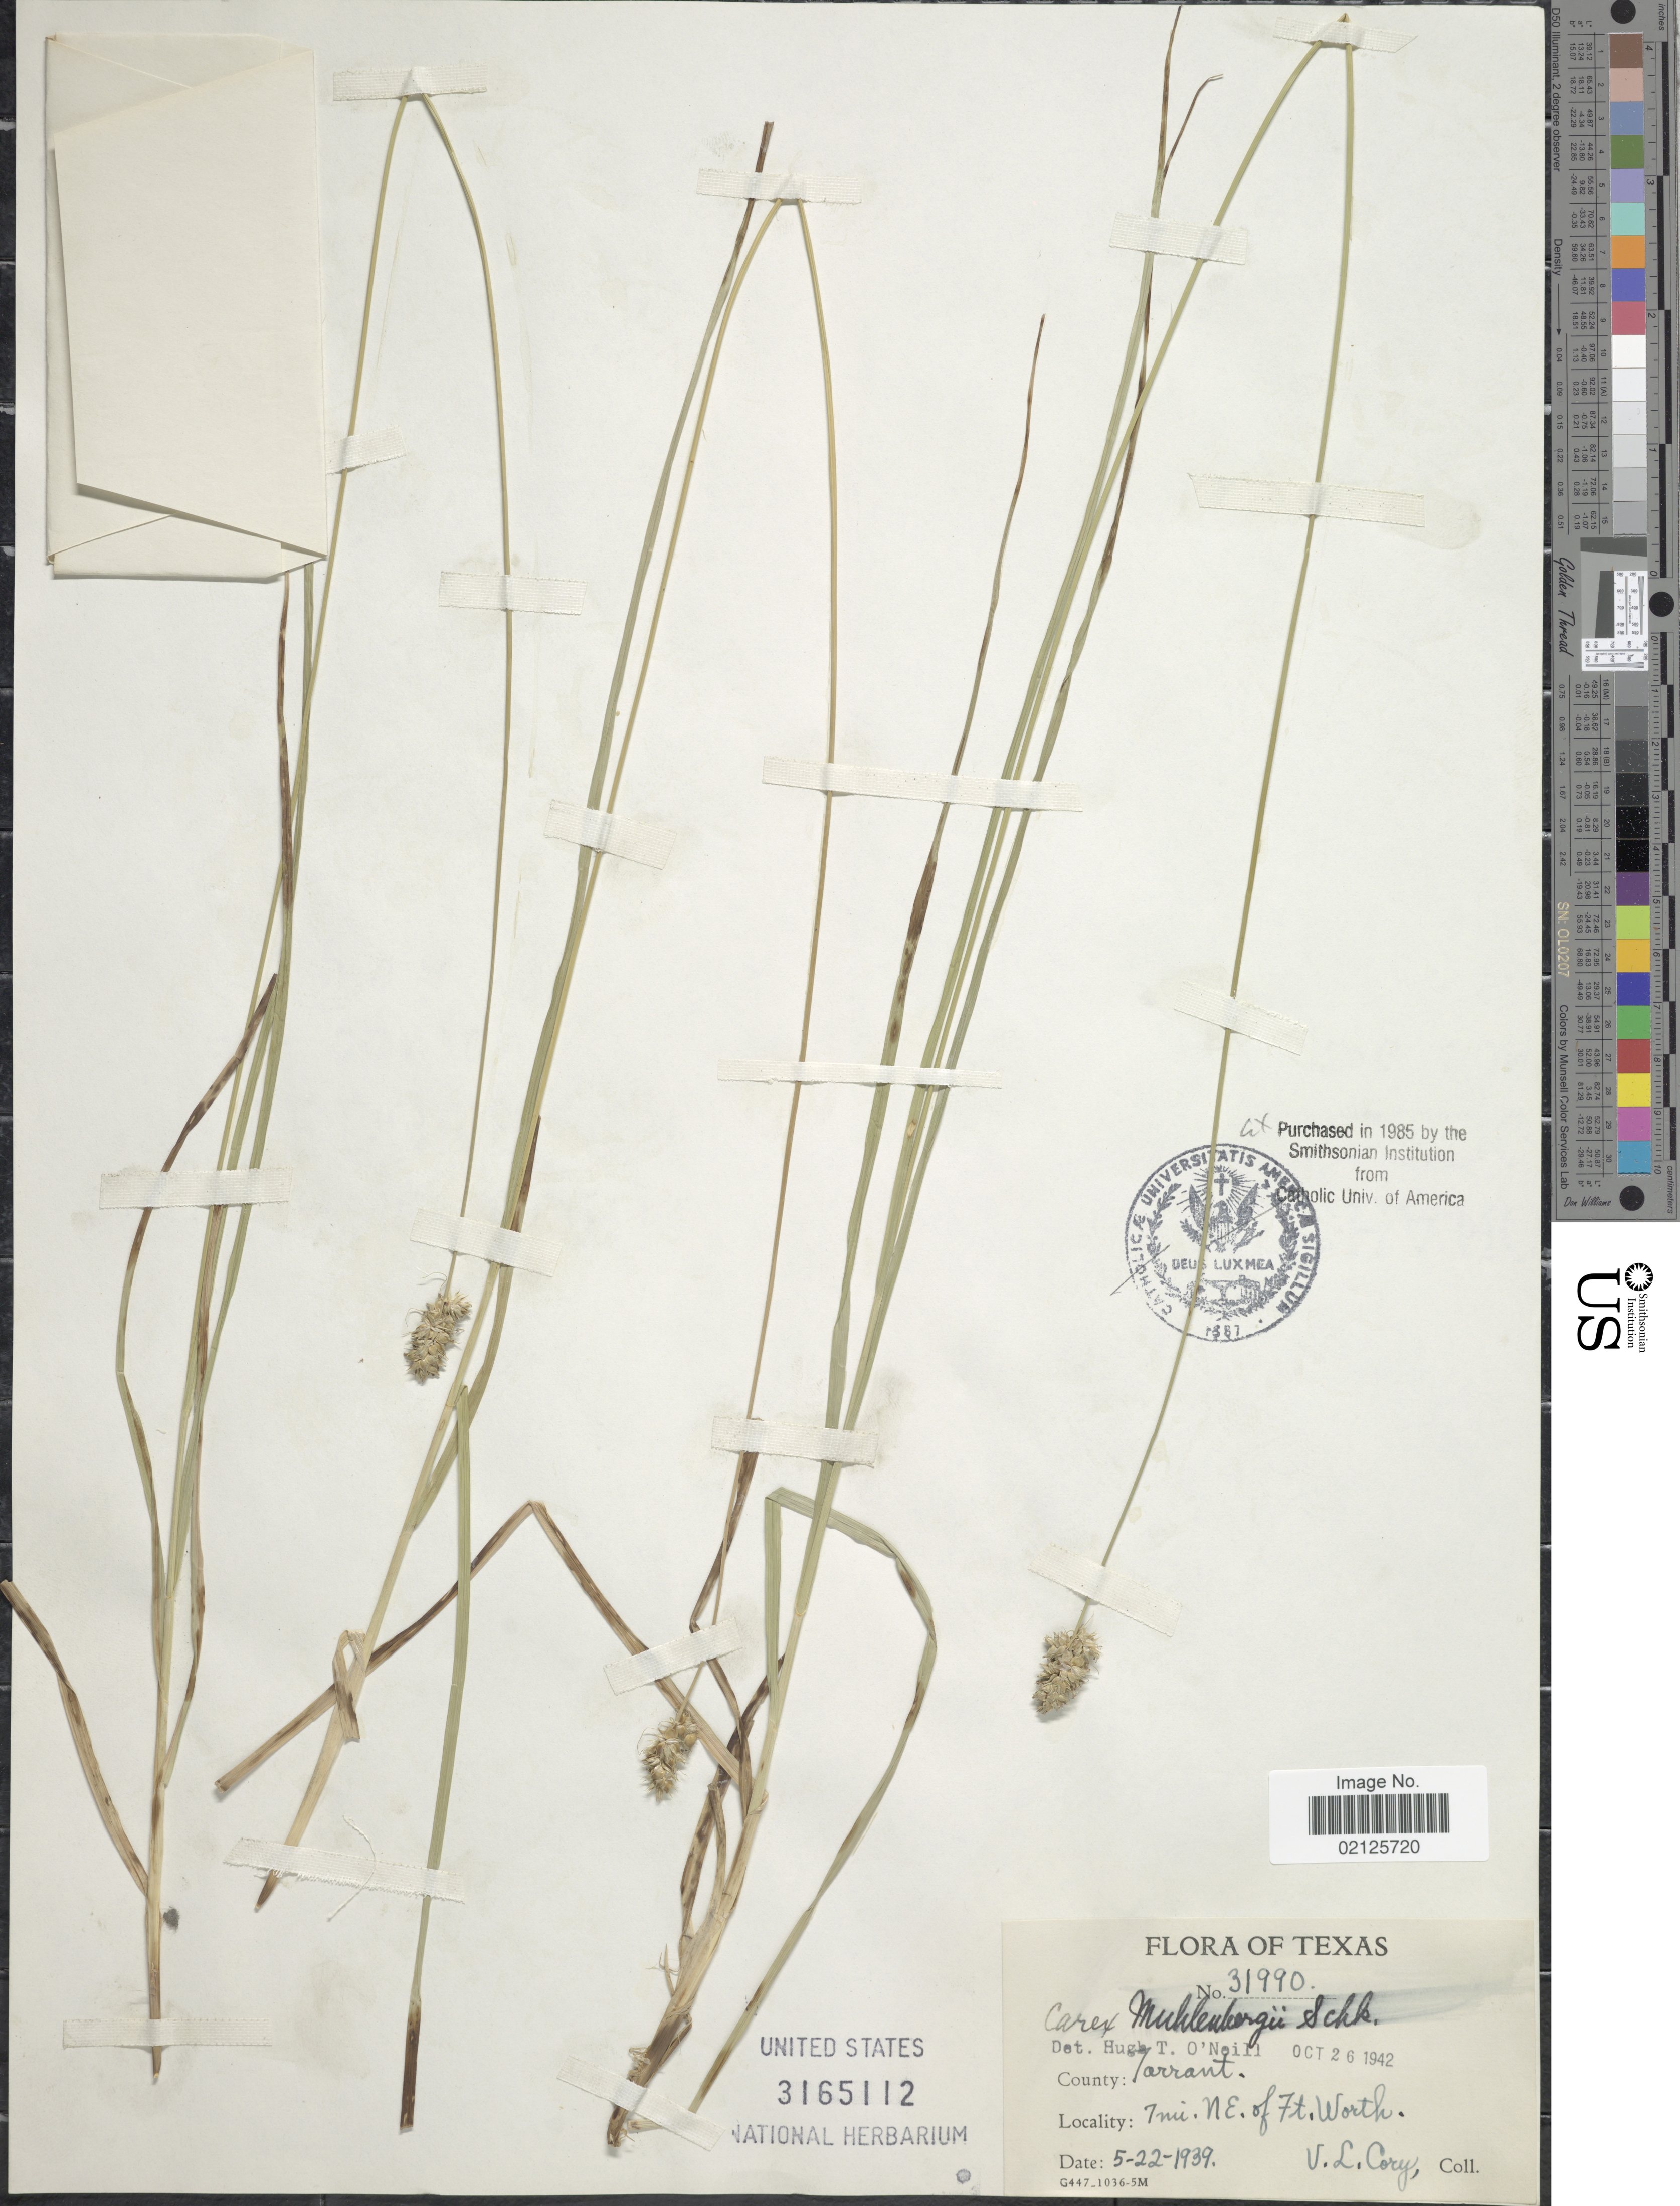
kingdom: Plantae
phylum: Tracheophyta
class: Liliopsida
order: Poales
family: Cyperaceae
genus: Carex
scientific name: Carex muehlenbergii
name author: Willd.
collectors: V. Cory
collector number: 31990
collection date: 1939-05-22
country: United States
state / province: Texas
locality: County: Tarrant, 7 mi N.E. of ft Worth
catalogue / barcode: US 3165112